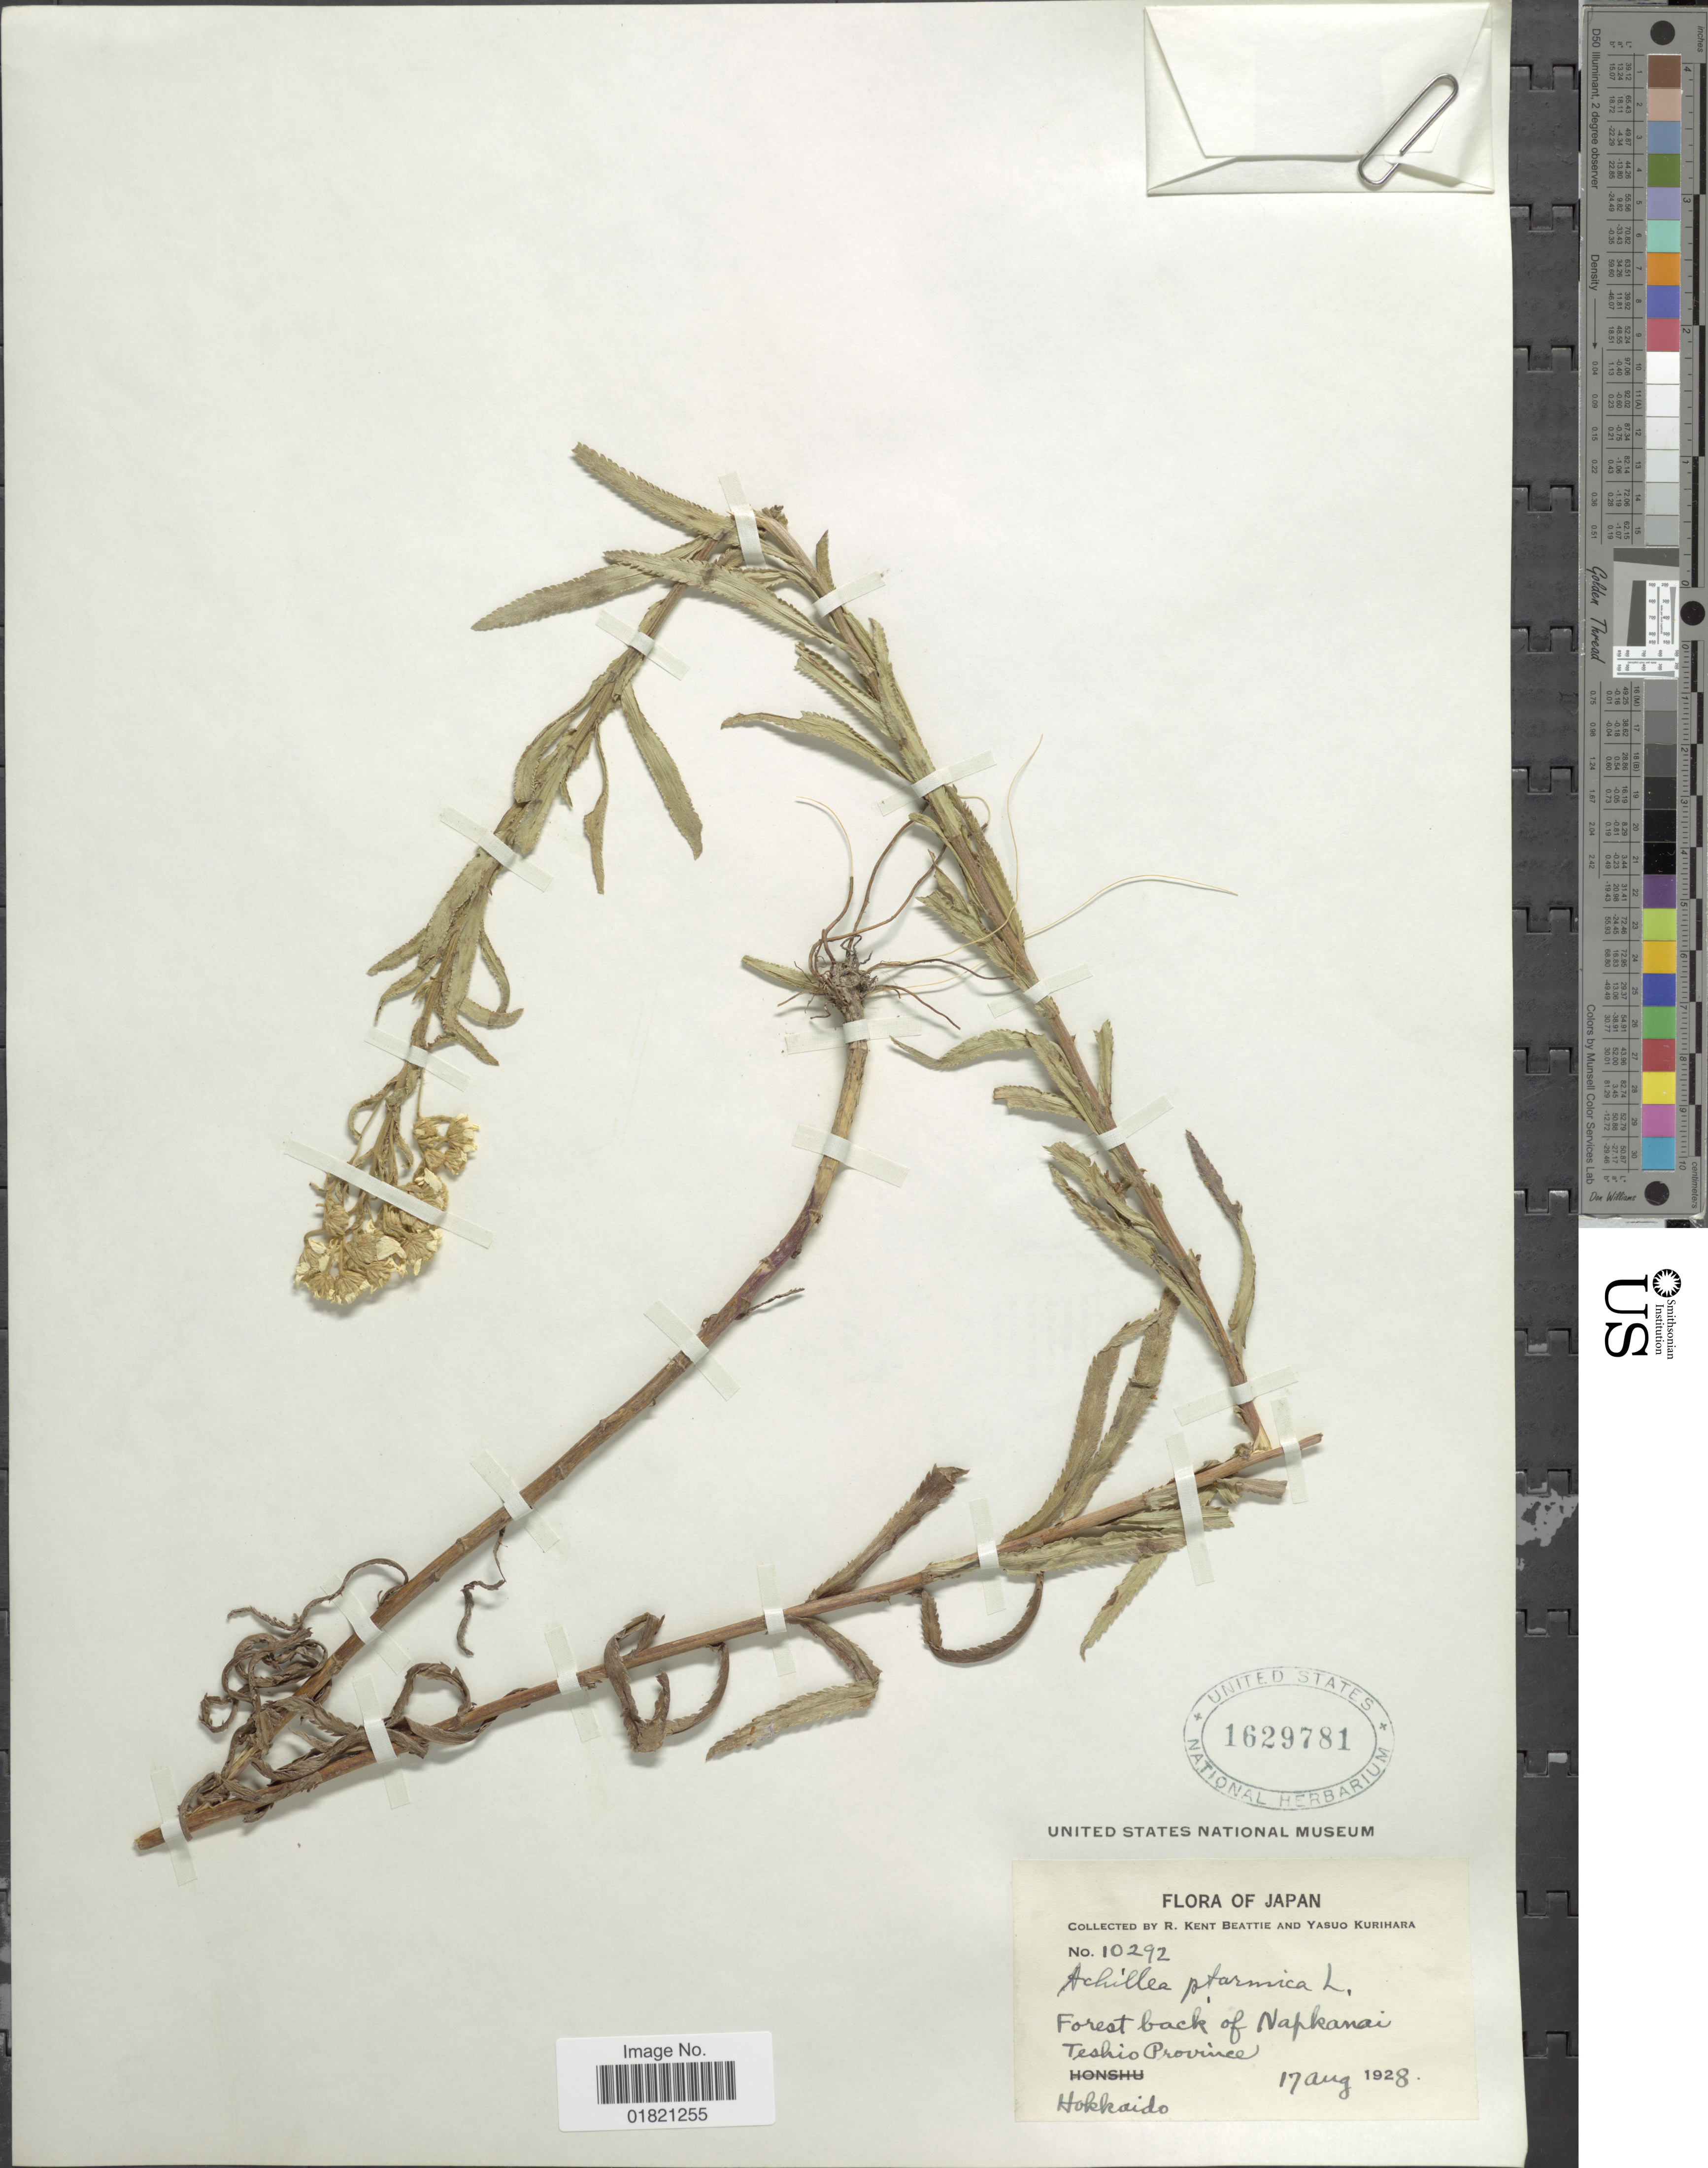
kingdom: Plantae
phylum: Tracheophyta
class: Magnoliopsida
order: Asterales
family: Asteraceae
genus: Achillea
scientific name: Achillea ptarmica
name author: L.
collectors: R. K. Beattie & Y. Kurihara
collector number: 10292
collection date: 1928-08-17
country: Japan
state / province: Hokkaidō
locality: Forest back of Naphkanai. Teshio Province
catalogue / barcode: US 1629781